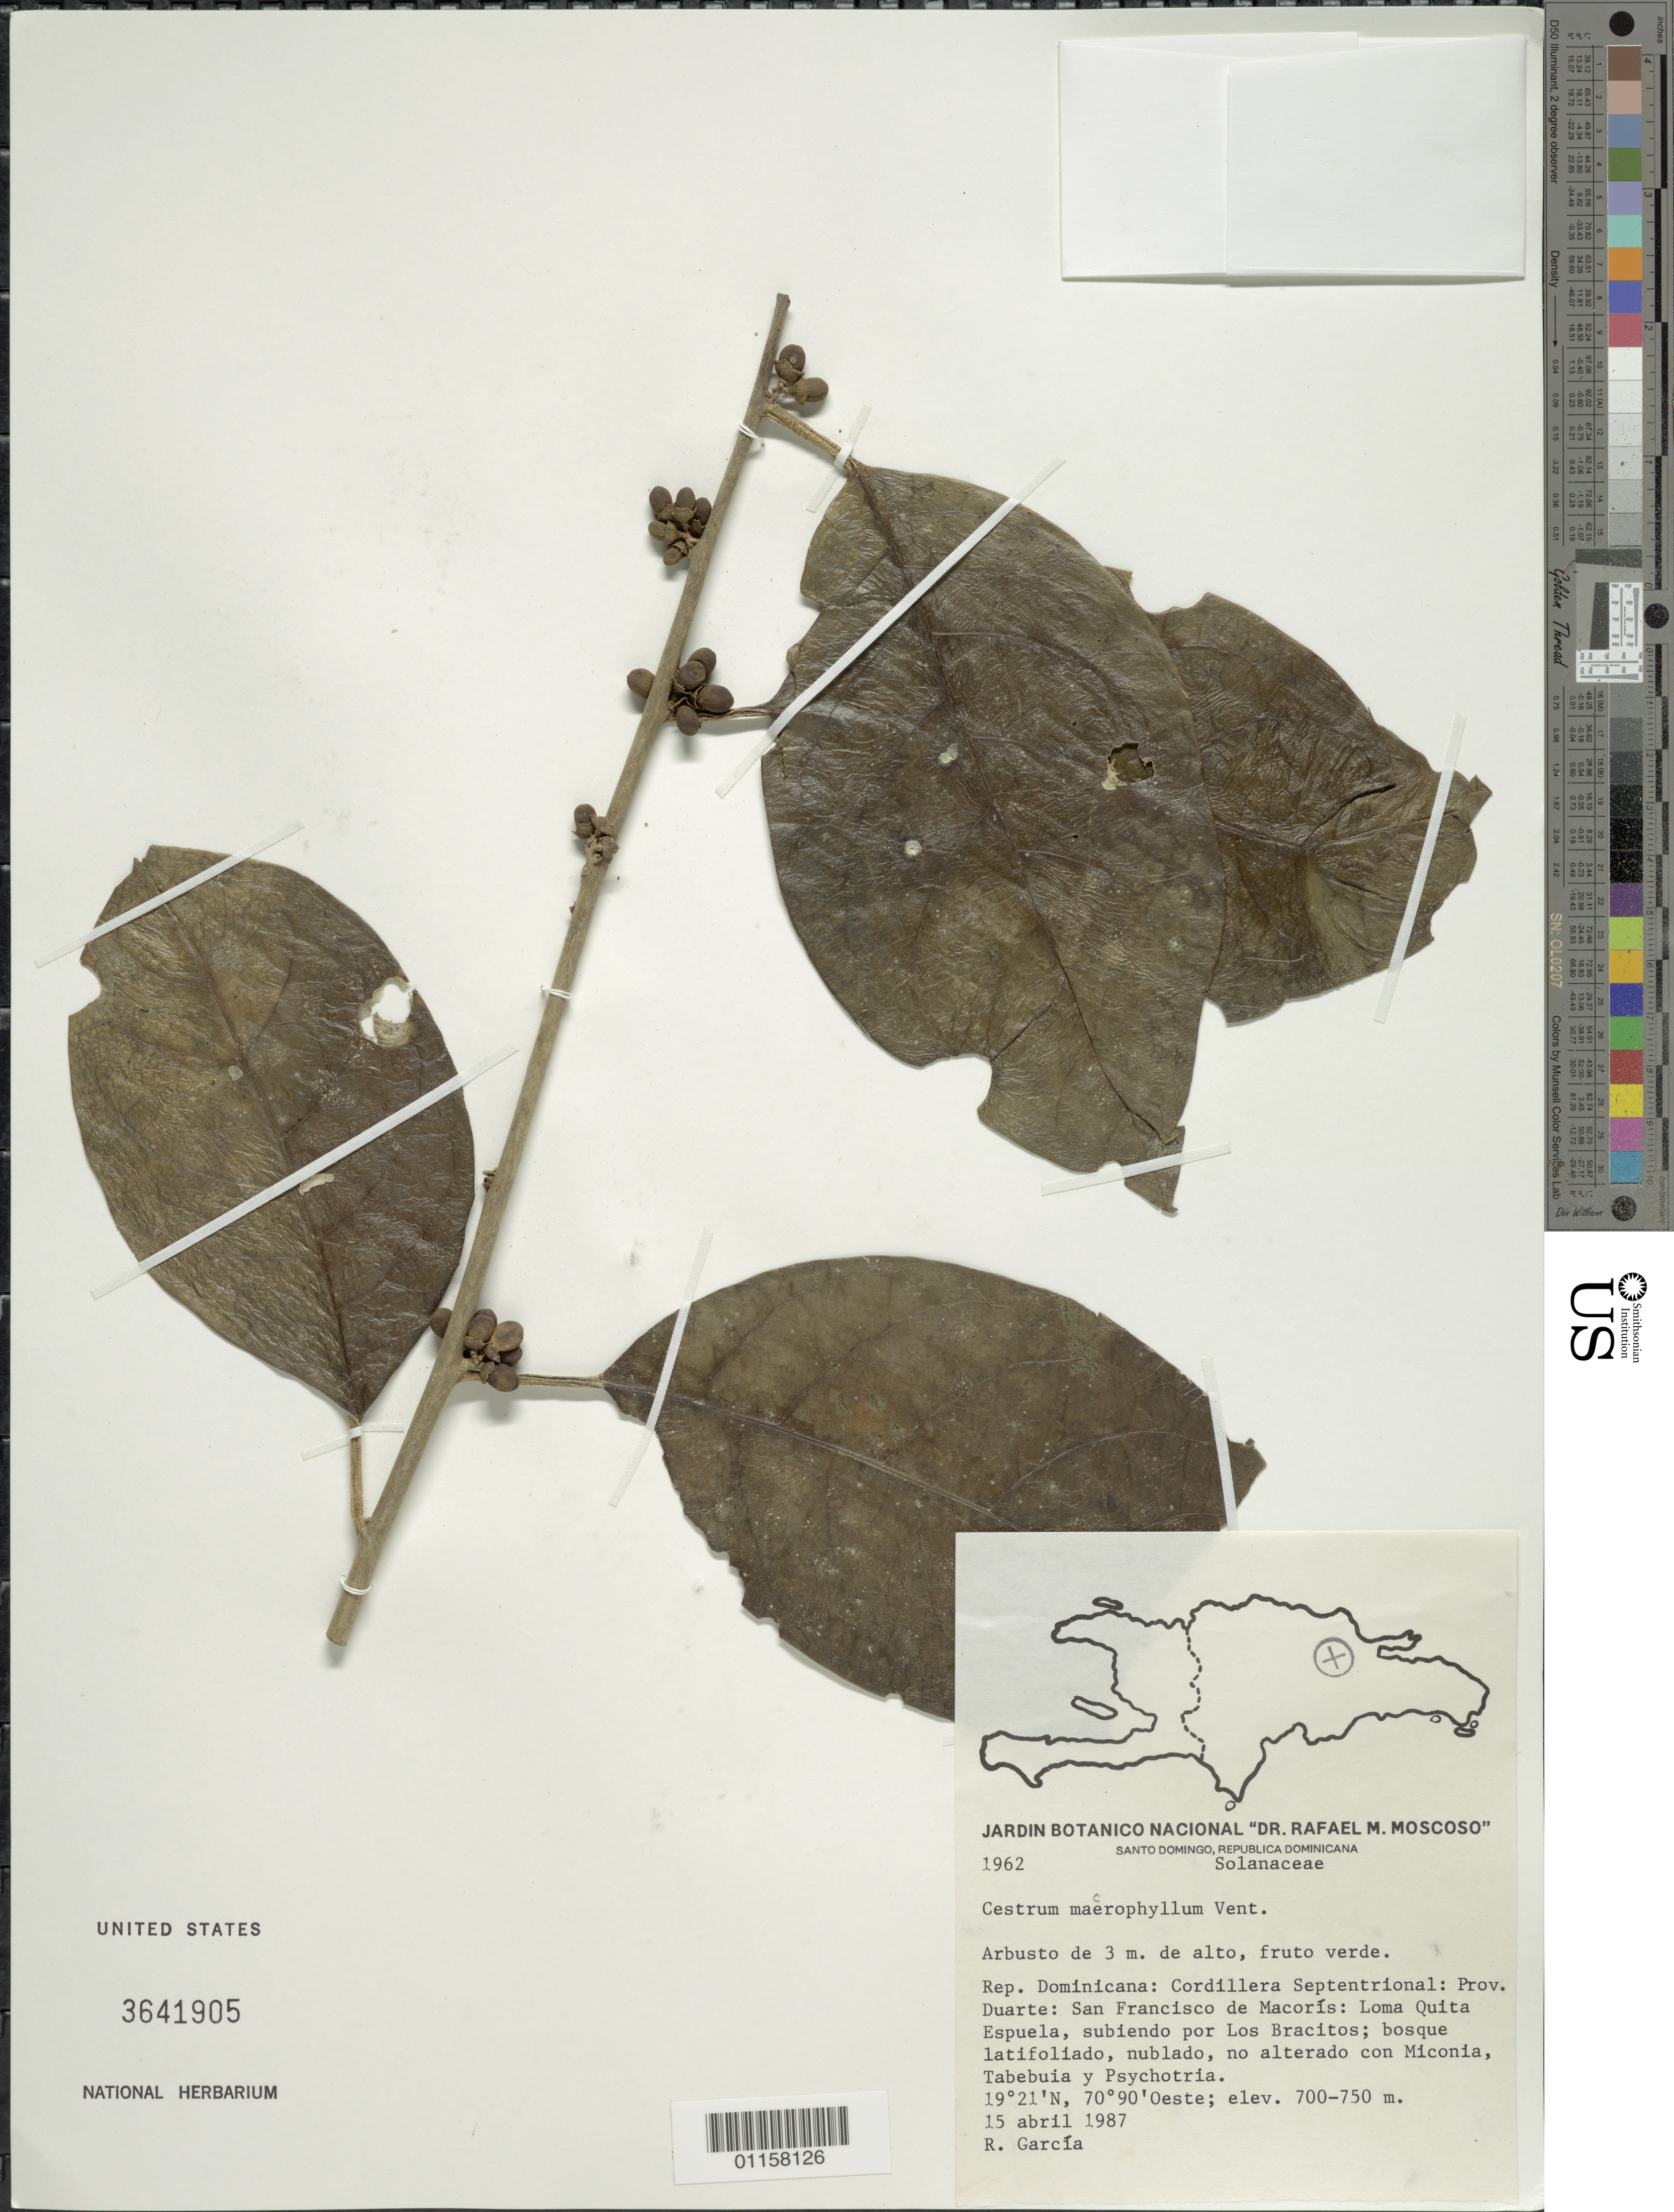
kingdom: Plantae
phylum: Tracheophyta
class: Magnoliopsida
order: Solanales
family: Solanaceae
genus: Cestrum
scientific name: Cestrum macrophyllum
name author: Vent.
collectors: R. G. García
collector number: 1962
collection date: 1987-04-15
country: Dominican Republic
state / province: Duarte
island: Hispaniola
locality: Cordillera Septentrional; Municipio San Francisco de Macorís; Loma Quita Espuela, subiendo por Los Bracitos.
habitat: Bosque latifoliado, nublado, no alterado con Miconia, tabebuia y Psychotria.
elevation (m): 700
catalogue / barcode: US 3641905